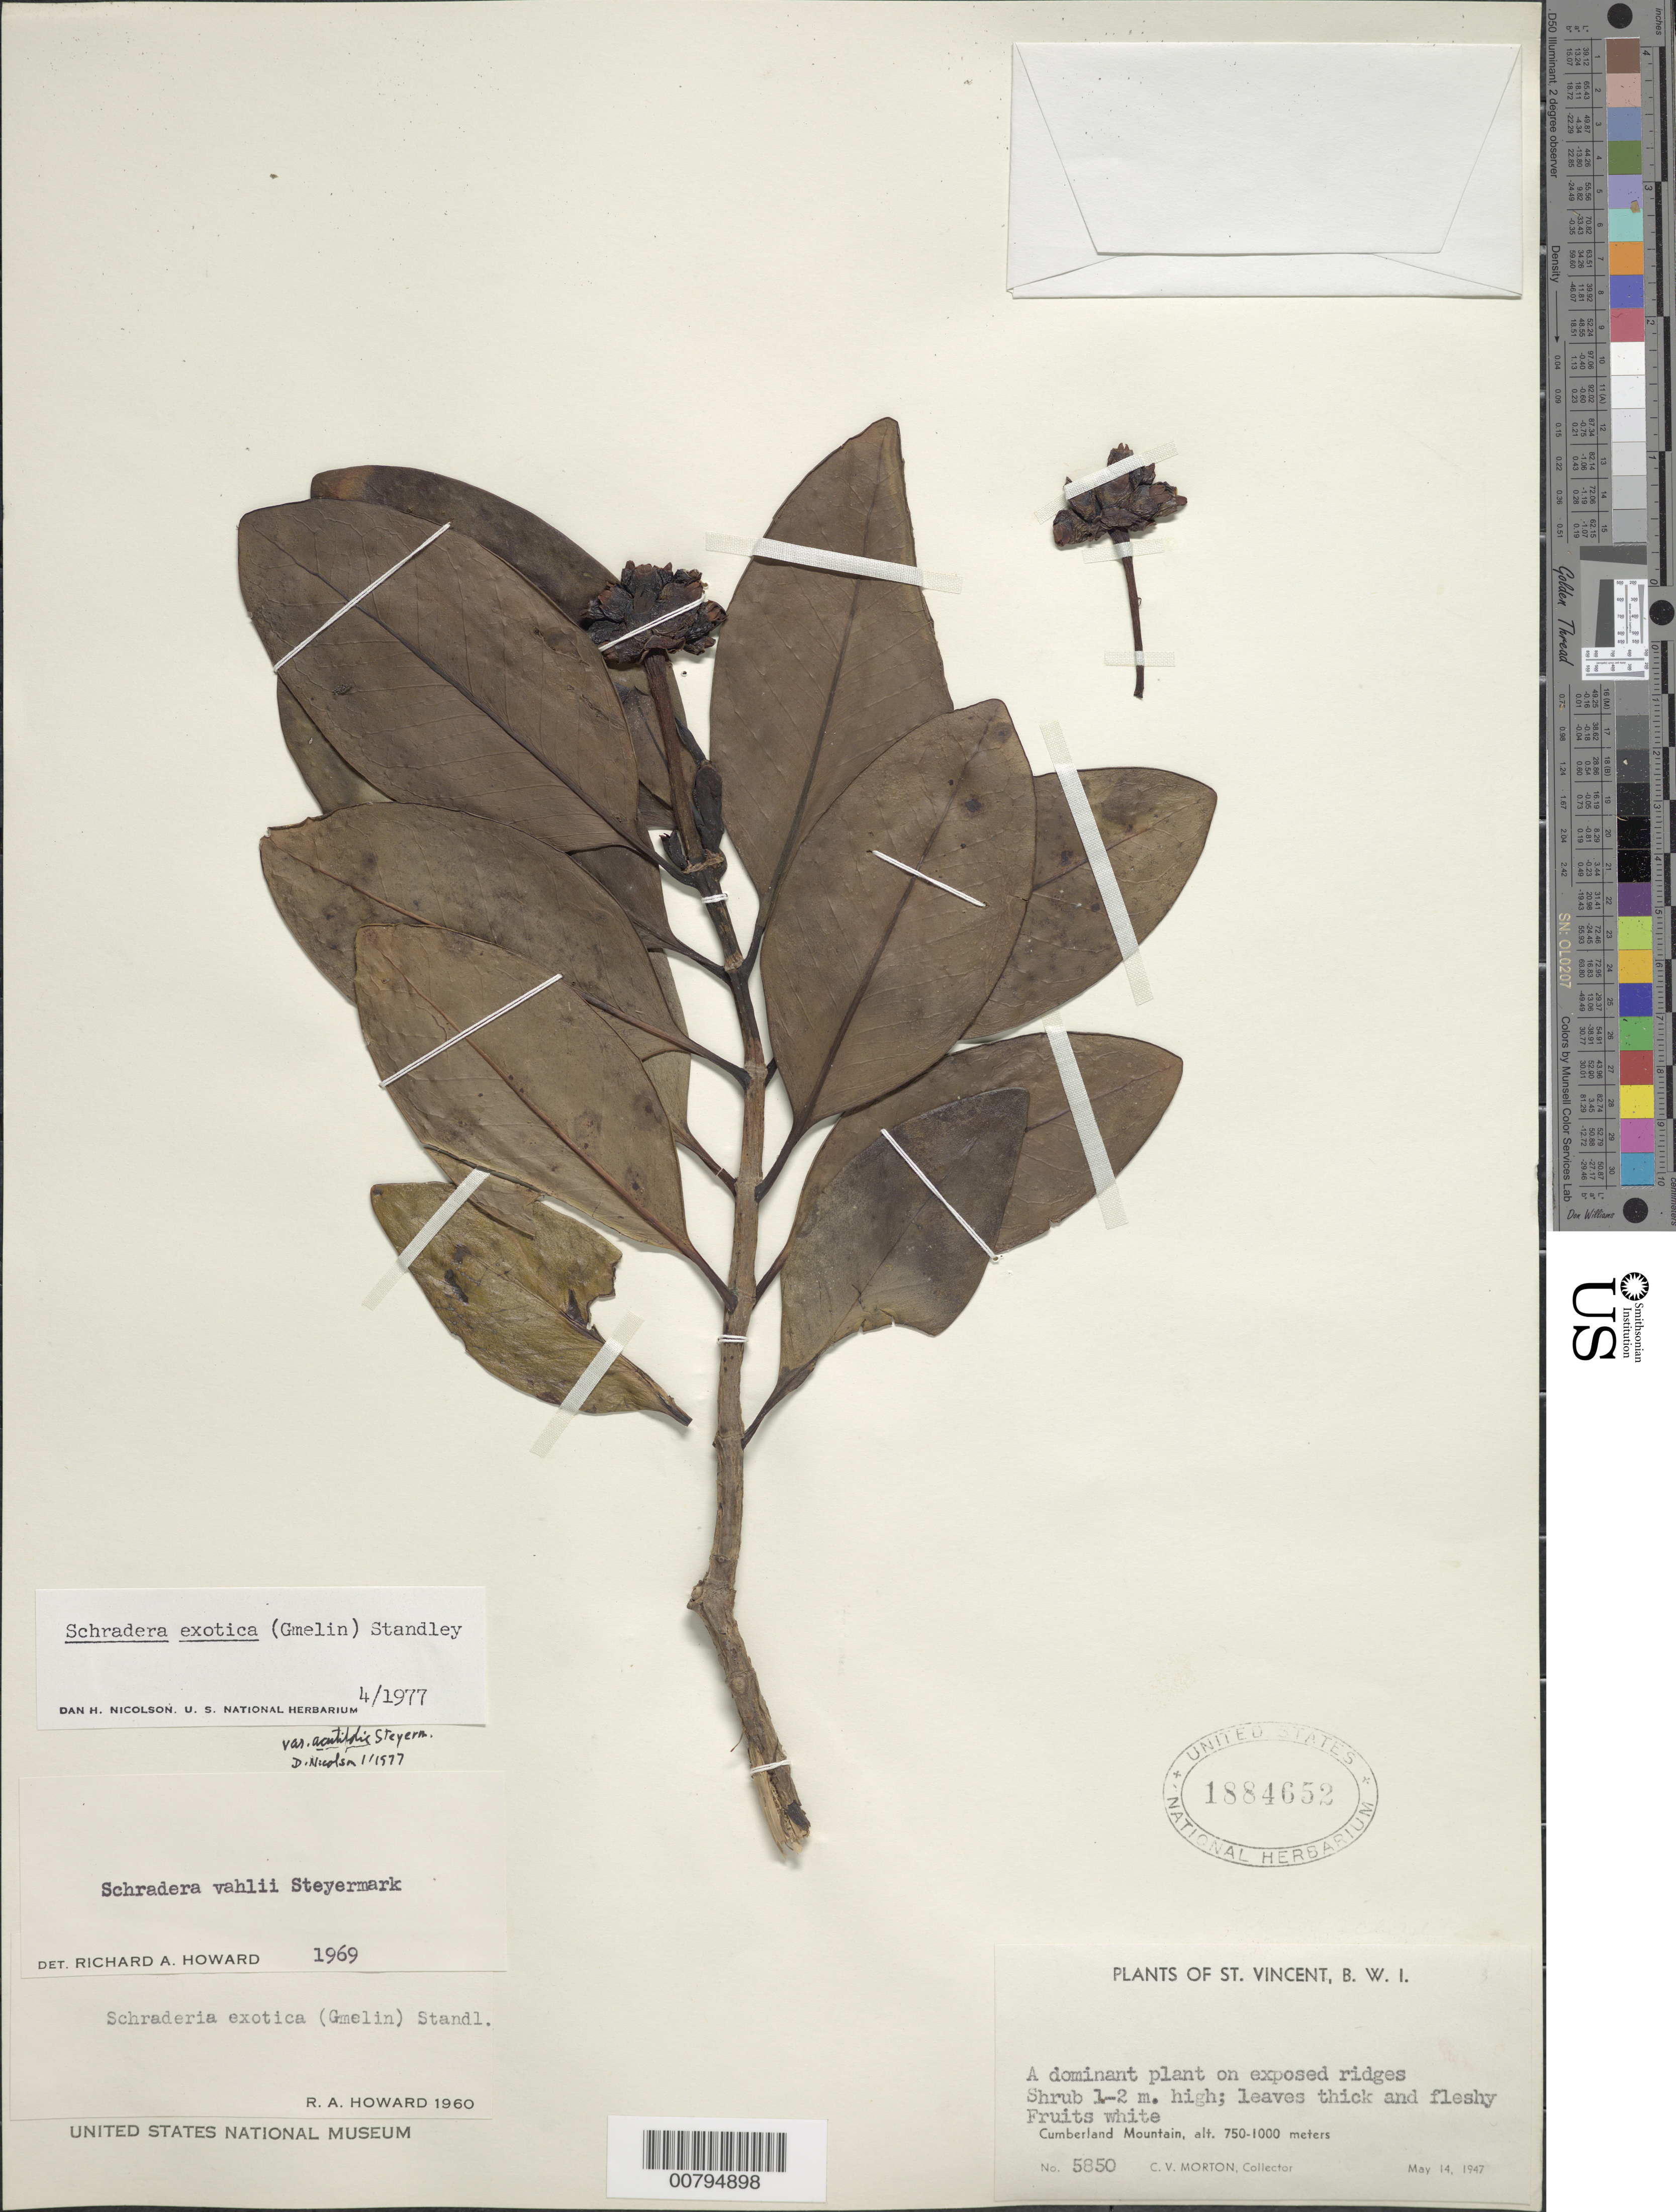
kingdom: Plantae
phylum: Tracheophyta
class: Magnoliopsida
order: Gentianales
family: Rubiaceae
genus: Schradera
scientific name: Schradera exotica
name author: (J.F. Gmel.) Standl.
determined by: Nicolson, Dan H.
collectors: C. V. Morton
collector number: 5850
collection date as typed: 14 May 1947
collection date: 1947-05-14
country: St. Vincent - Grenadines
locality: Cumberland Mountains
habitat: Exposed ridges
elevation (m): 750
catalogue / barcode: US 1884652